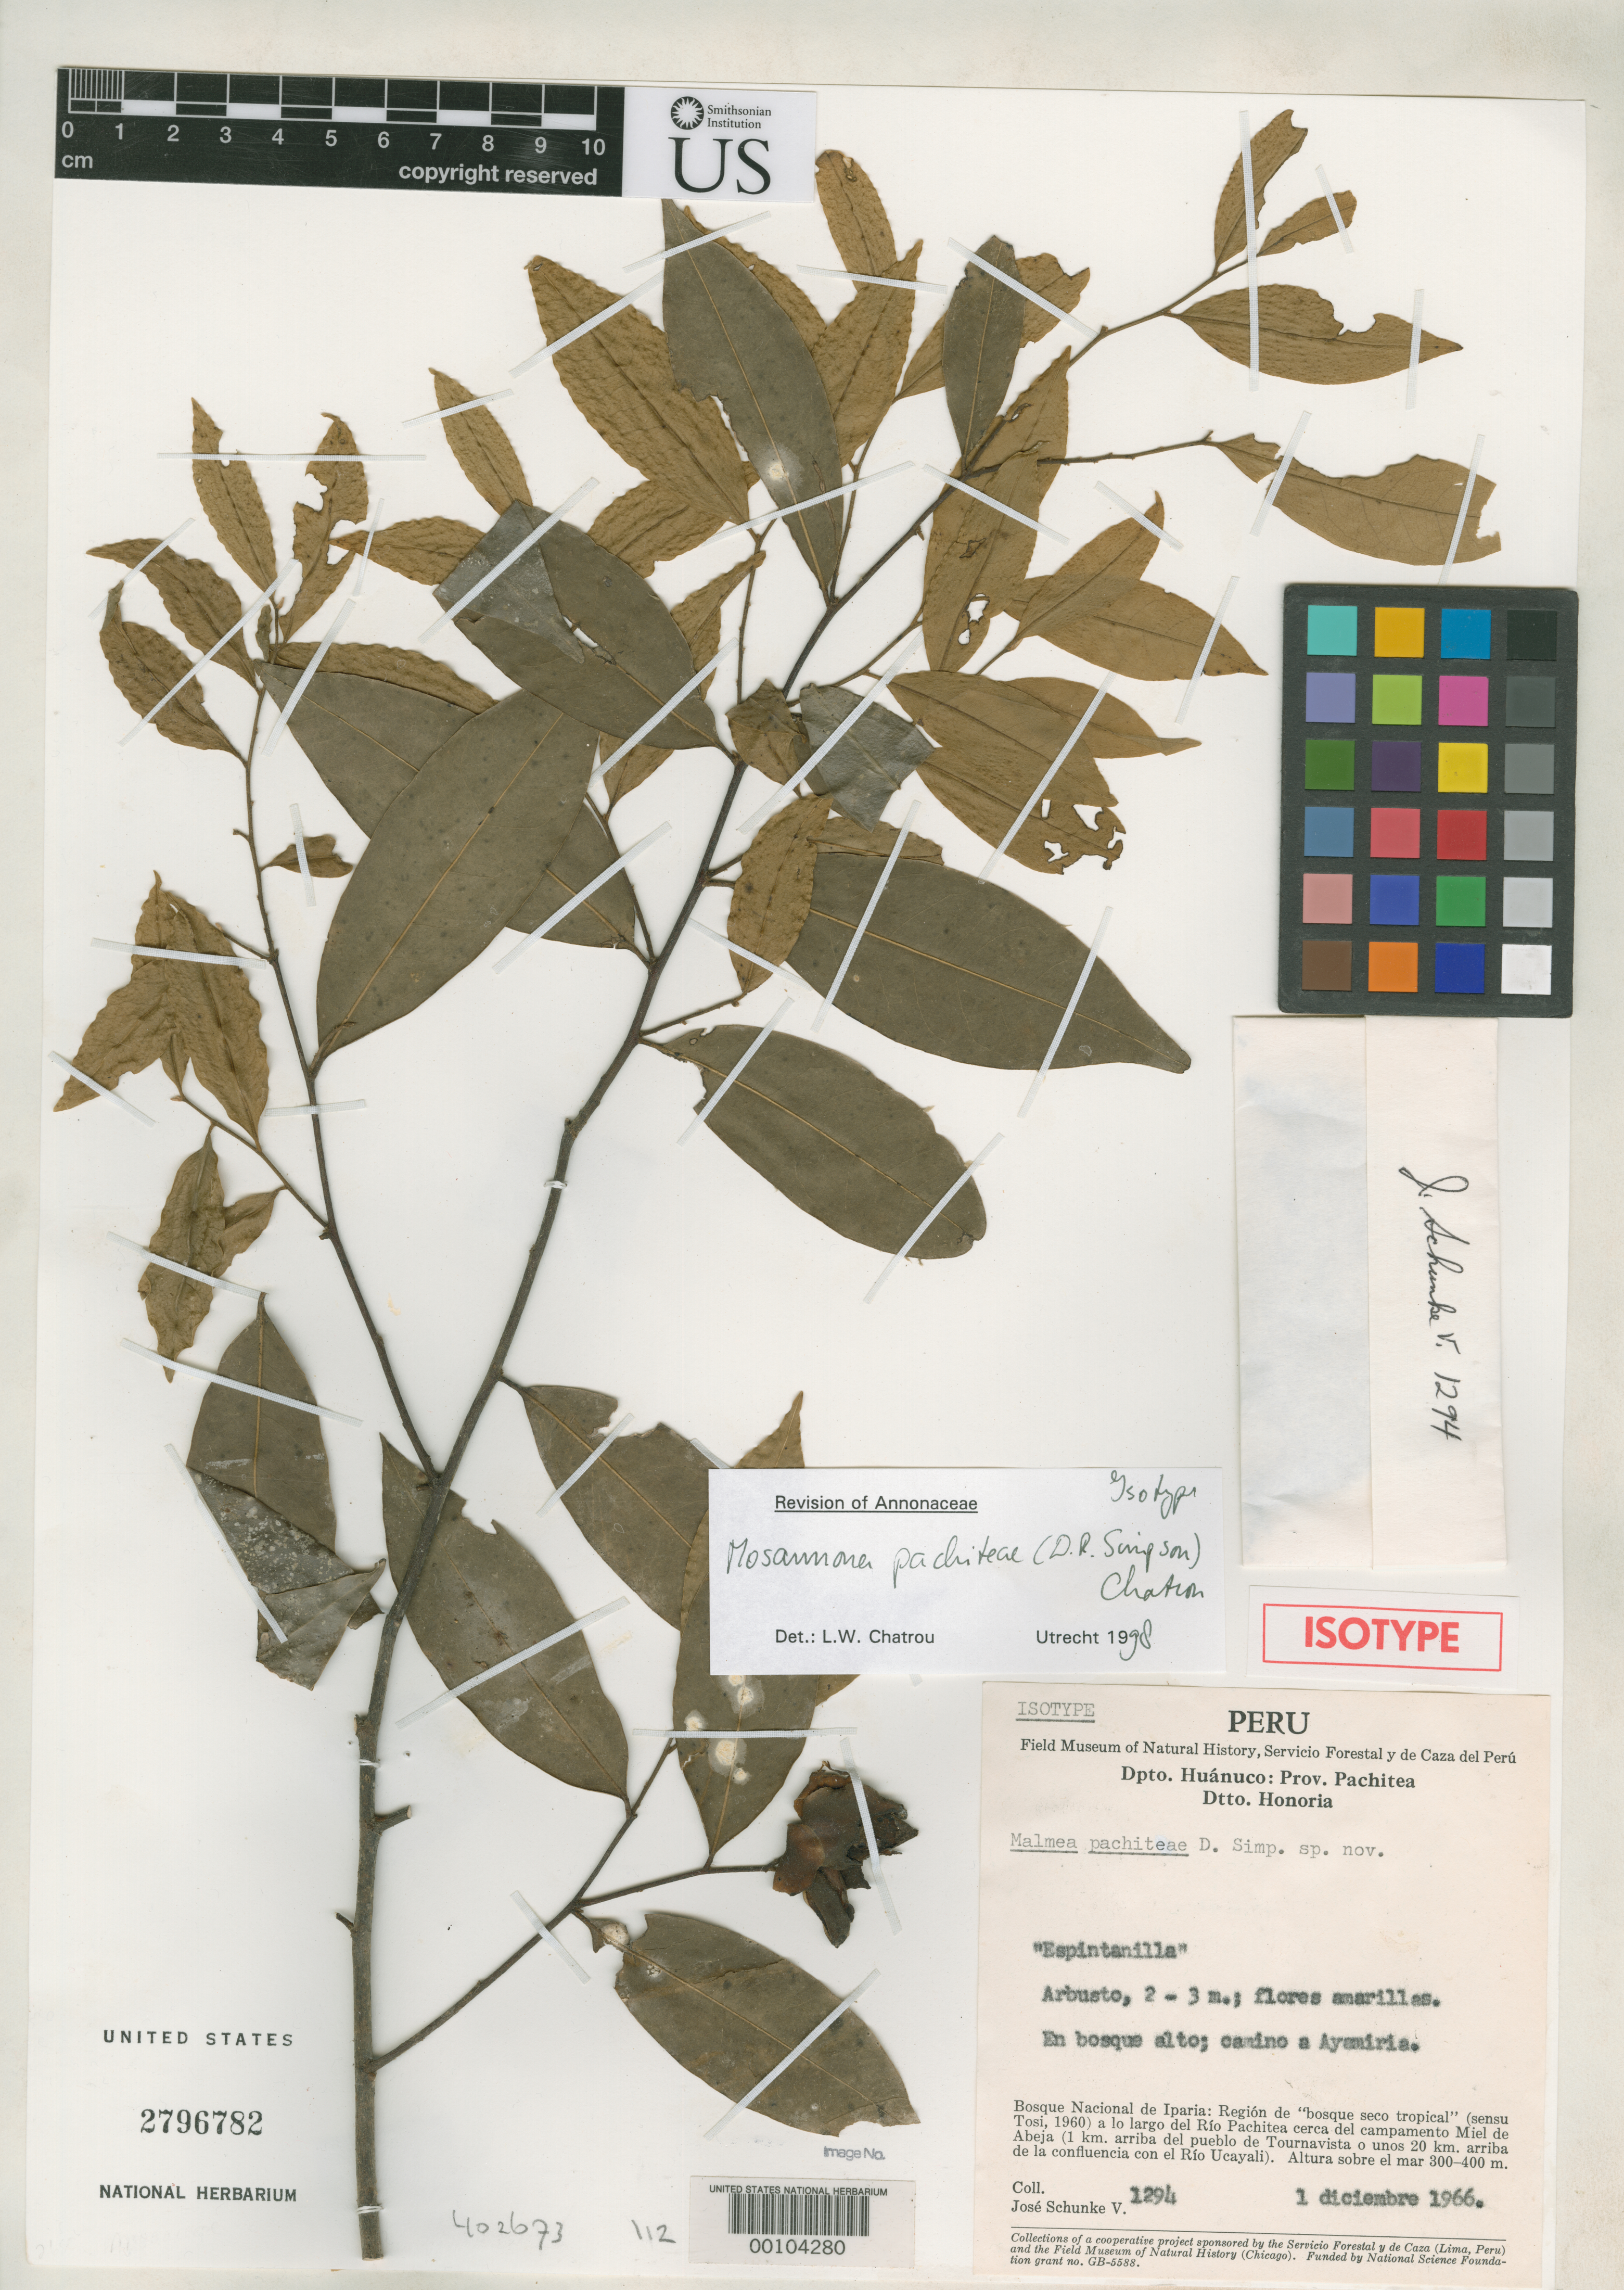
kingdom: Plantae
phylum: Tracheophyta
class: Magnoliopsida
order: Magnoliales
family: Annonaceae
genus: Malmea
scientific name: Malmea pachiteae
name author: D.R. Simpson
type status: Isotype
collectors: J. Schunke Vigo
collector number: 1294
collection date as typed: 01 Dec 1966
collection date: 1966-12-01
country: Peru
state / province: Huánuco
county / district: Pachitea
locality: Honoria, Bosque Nac. de Iparia, del Rio Pachitea, miel de Abeja.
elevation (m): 300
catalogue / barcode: US 2796782